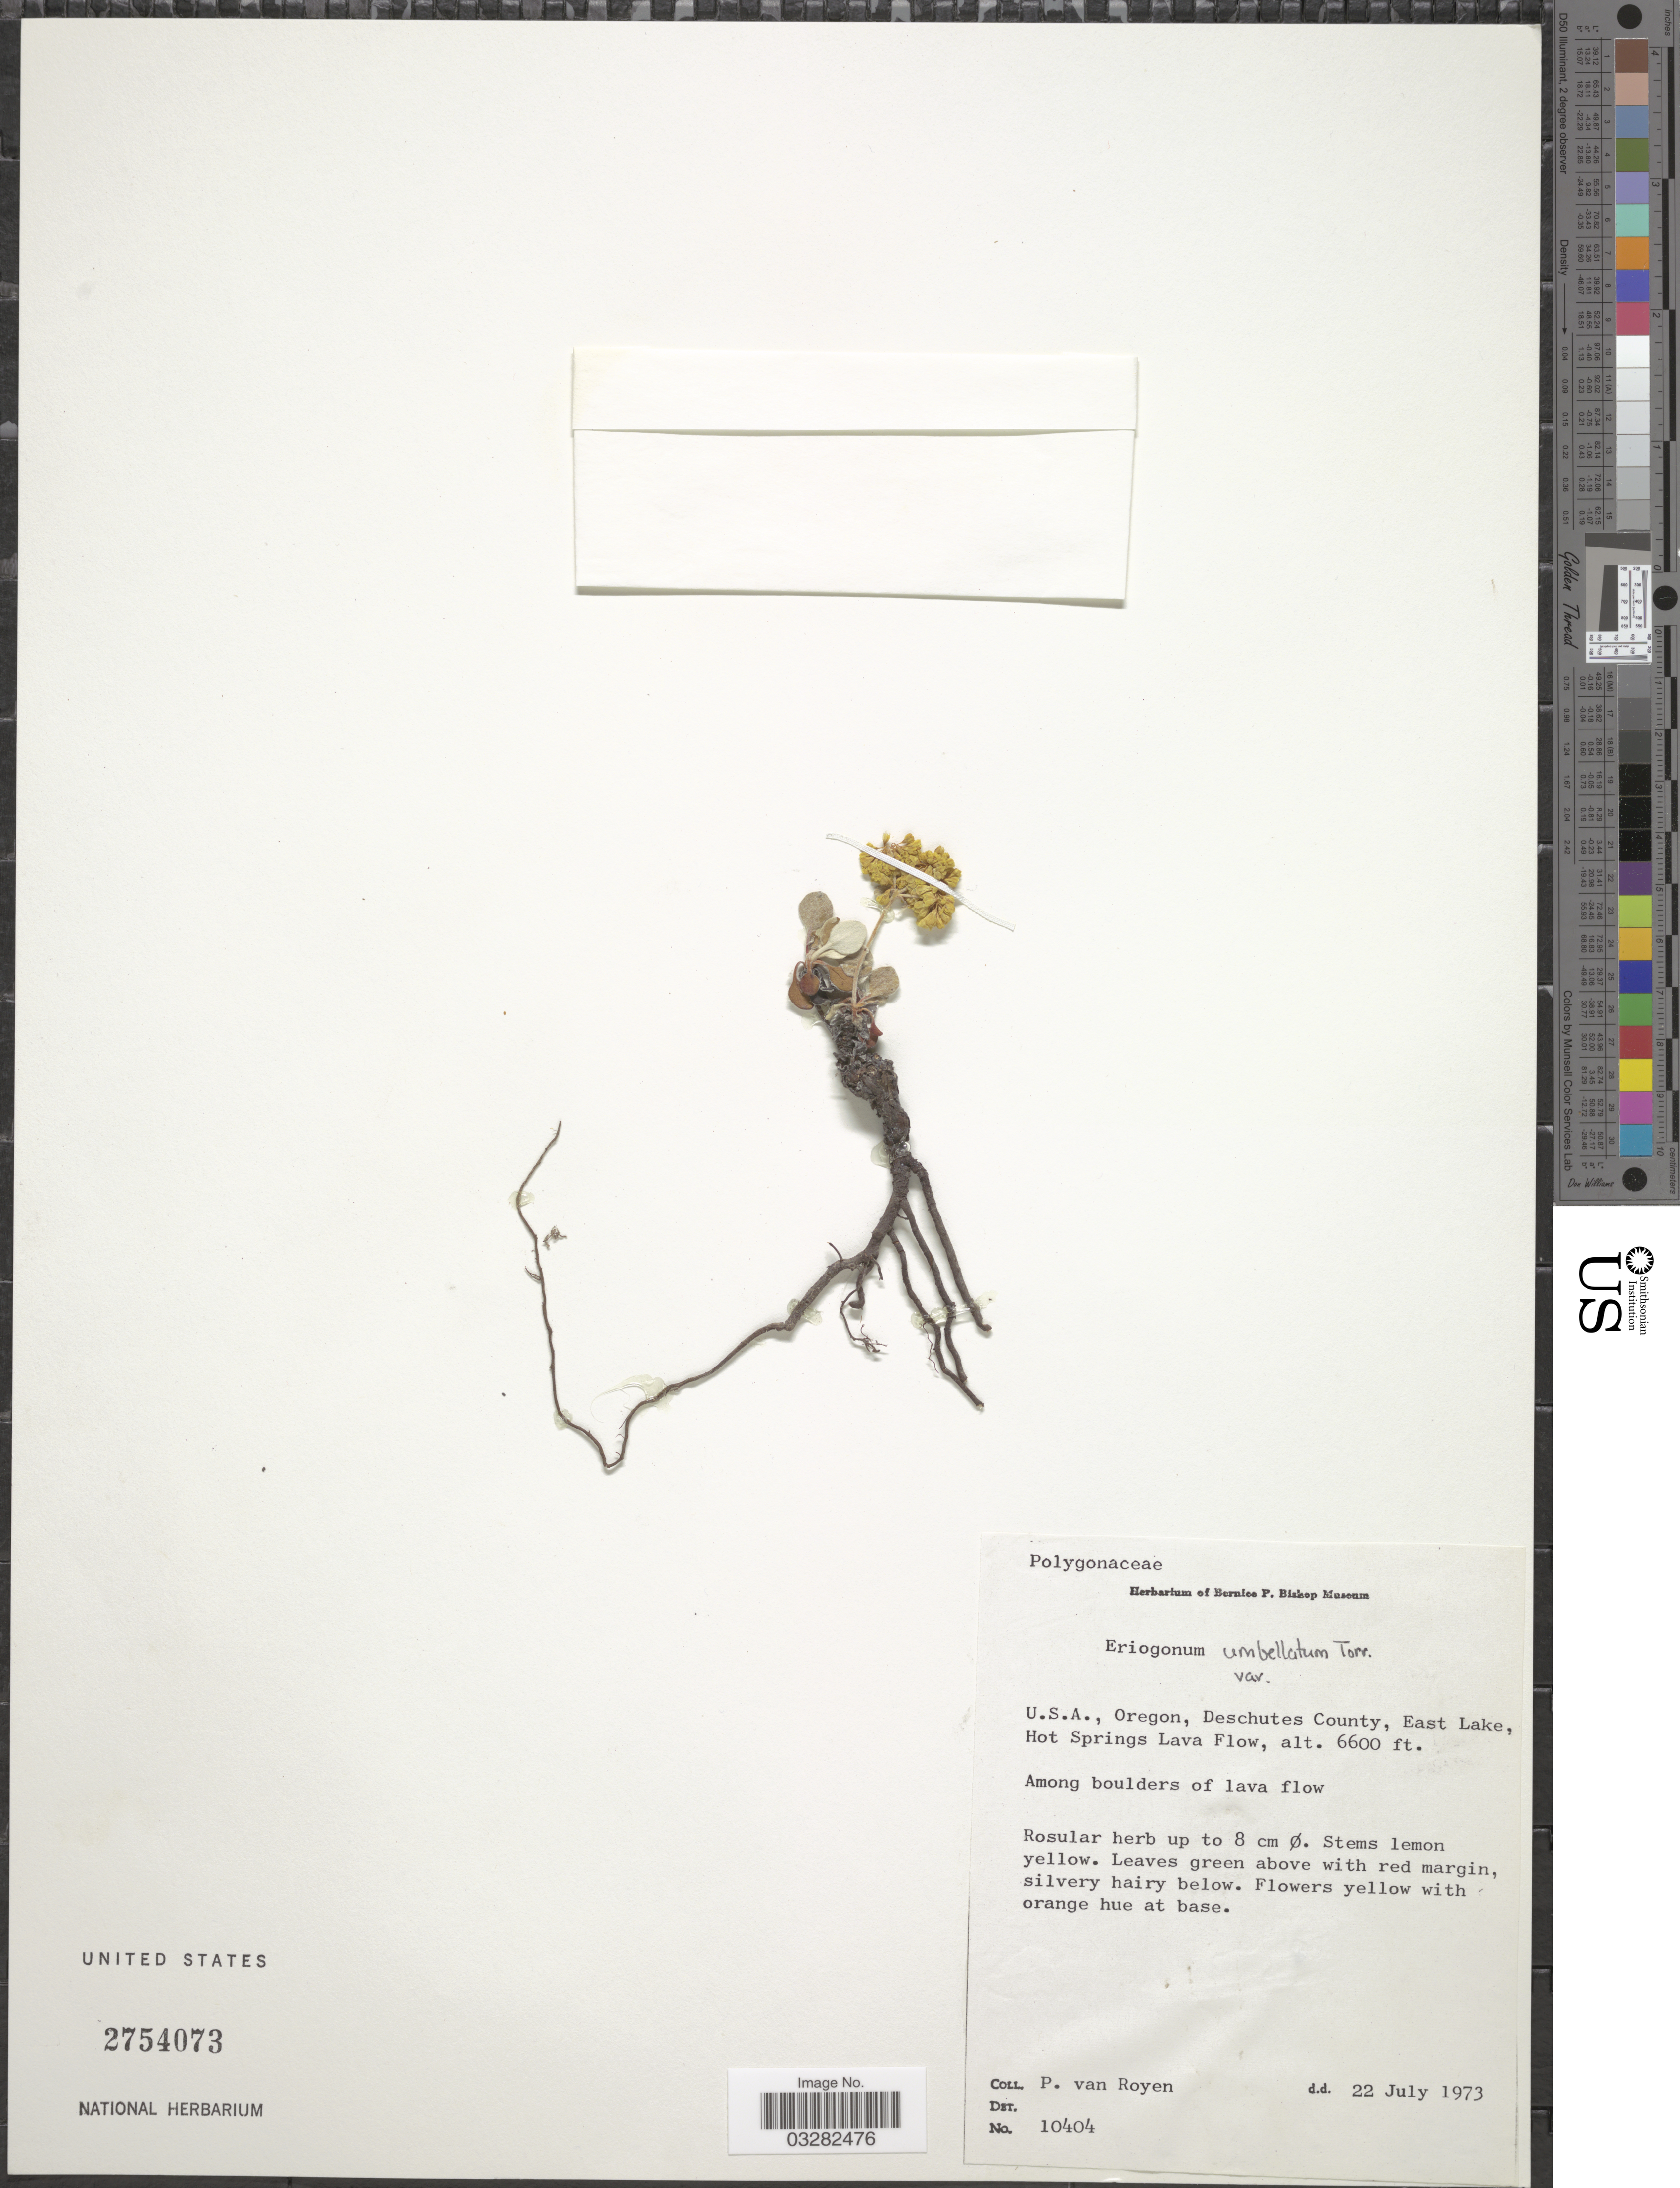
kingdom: Plantae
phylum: Tracheophyta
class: Magnoliopsida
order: Caryophyllales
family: Polygonaceae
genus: Eriogonum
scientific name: Eriogonum sp.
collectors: P. van Royen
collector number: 10404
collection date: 1973-07-22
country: United States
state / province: Oregon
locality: Deschutes County, East Lake, Hot Springs Lava Flow.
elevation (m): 2012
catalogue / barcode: US 2754073